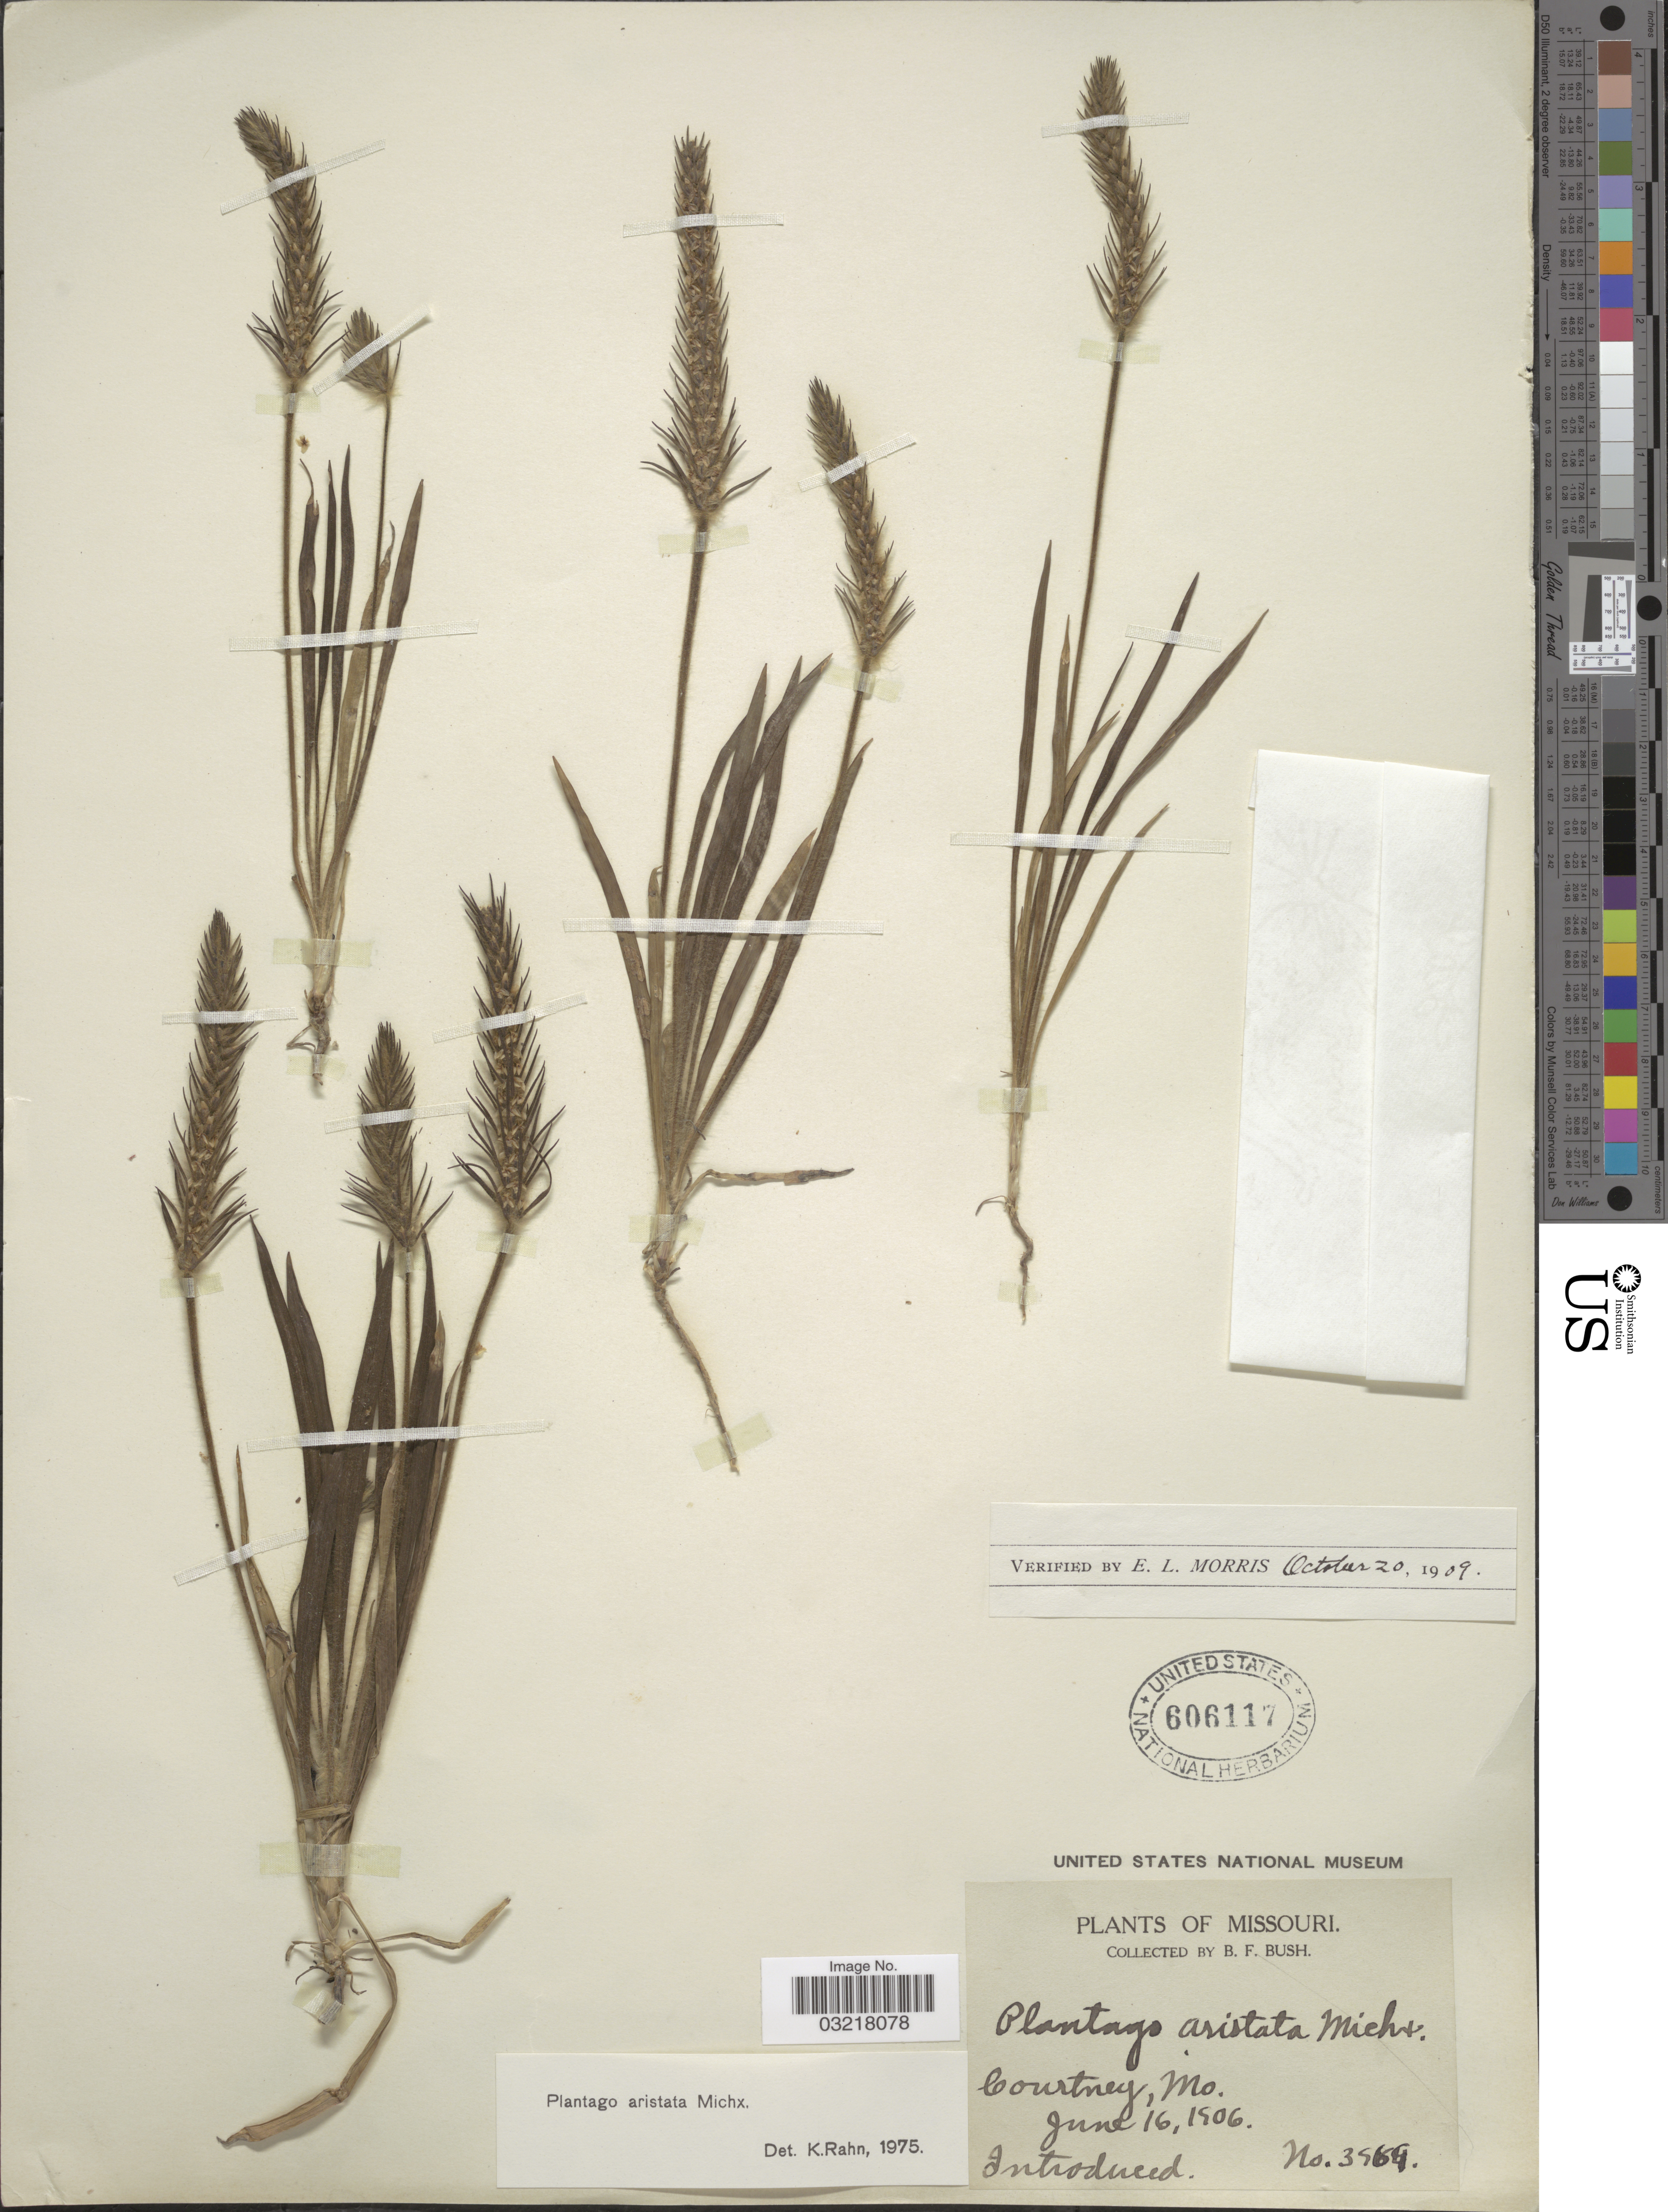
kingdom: Plantae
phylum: Tracheophyta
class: Magnoliopsida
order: Lamiales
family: Plantaginaceae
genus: Plantago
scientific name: Plantago aristata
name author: Michx.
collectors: B. F. Bush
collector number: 3964*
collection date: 1906-06-16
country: United States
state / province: Missouri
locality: Courtney, Mo.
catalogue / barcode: US 606117